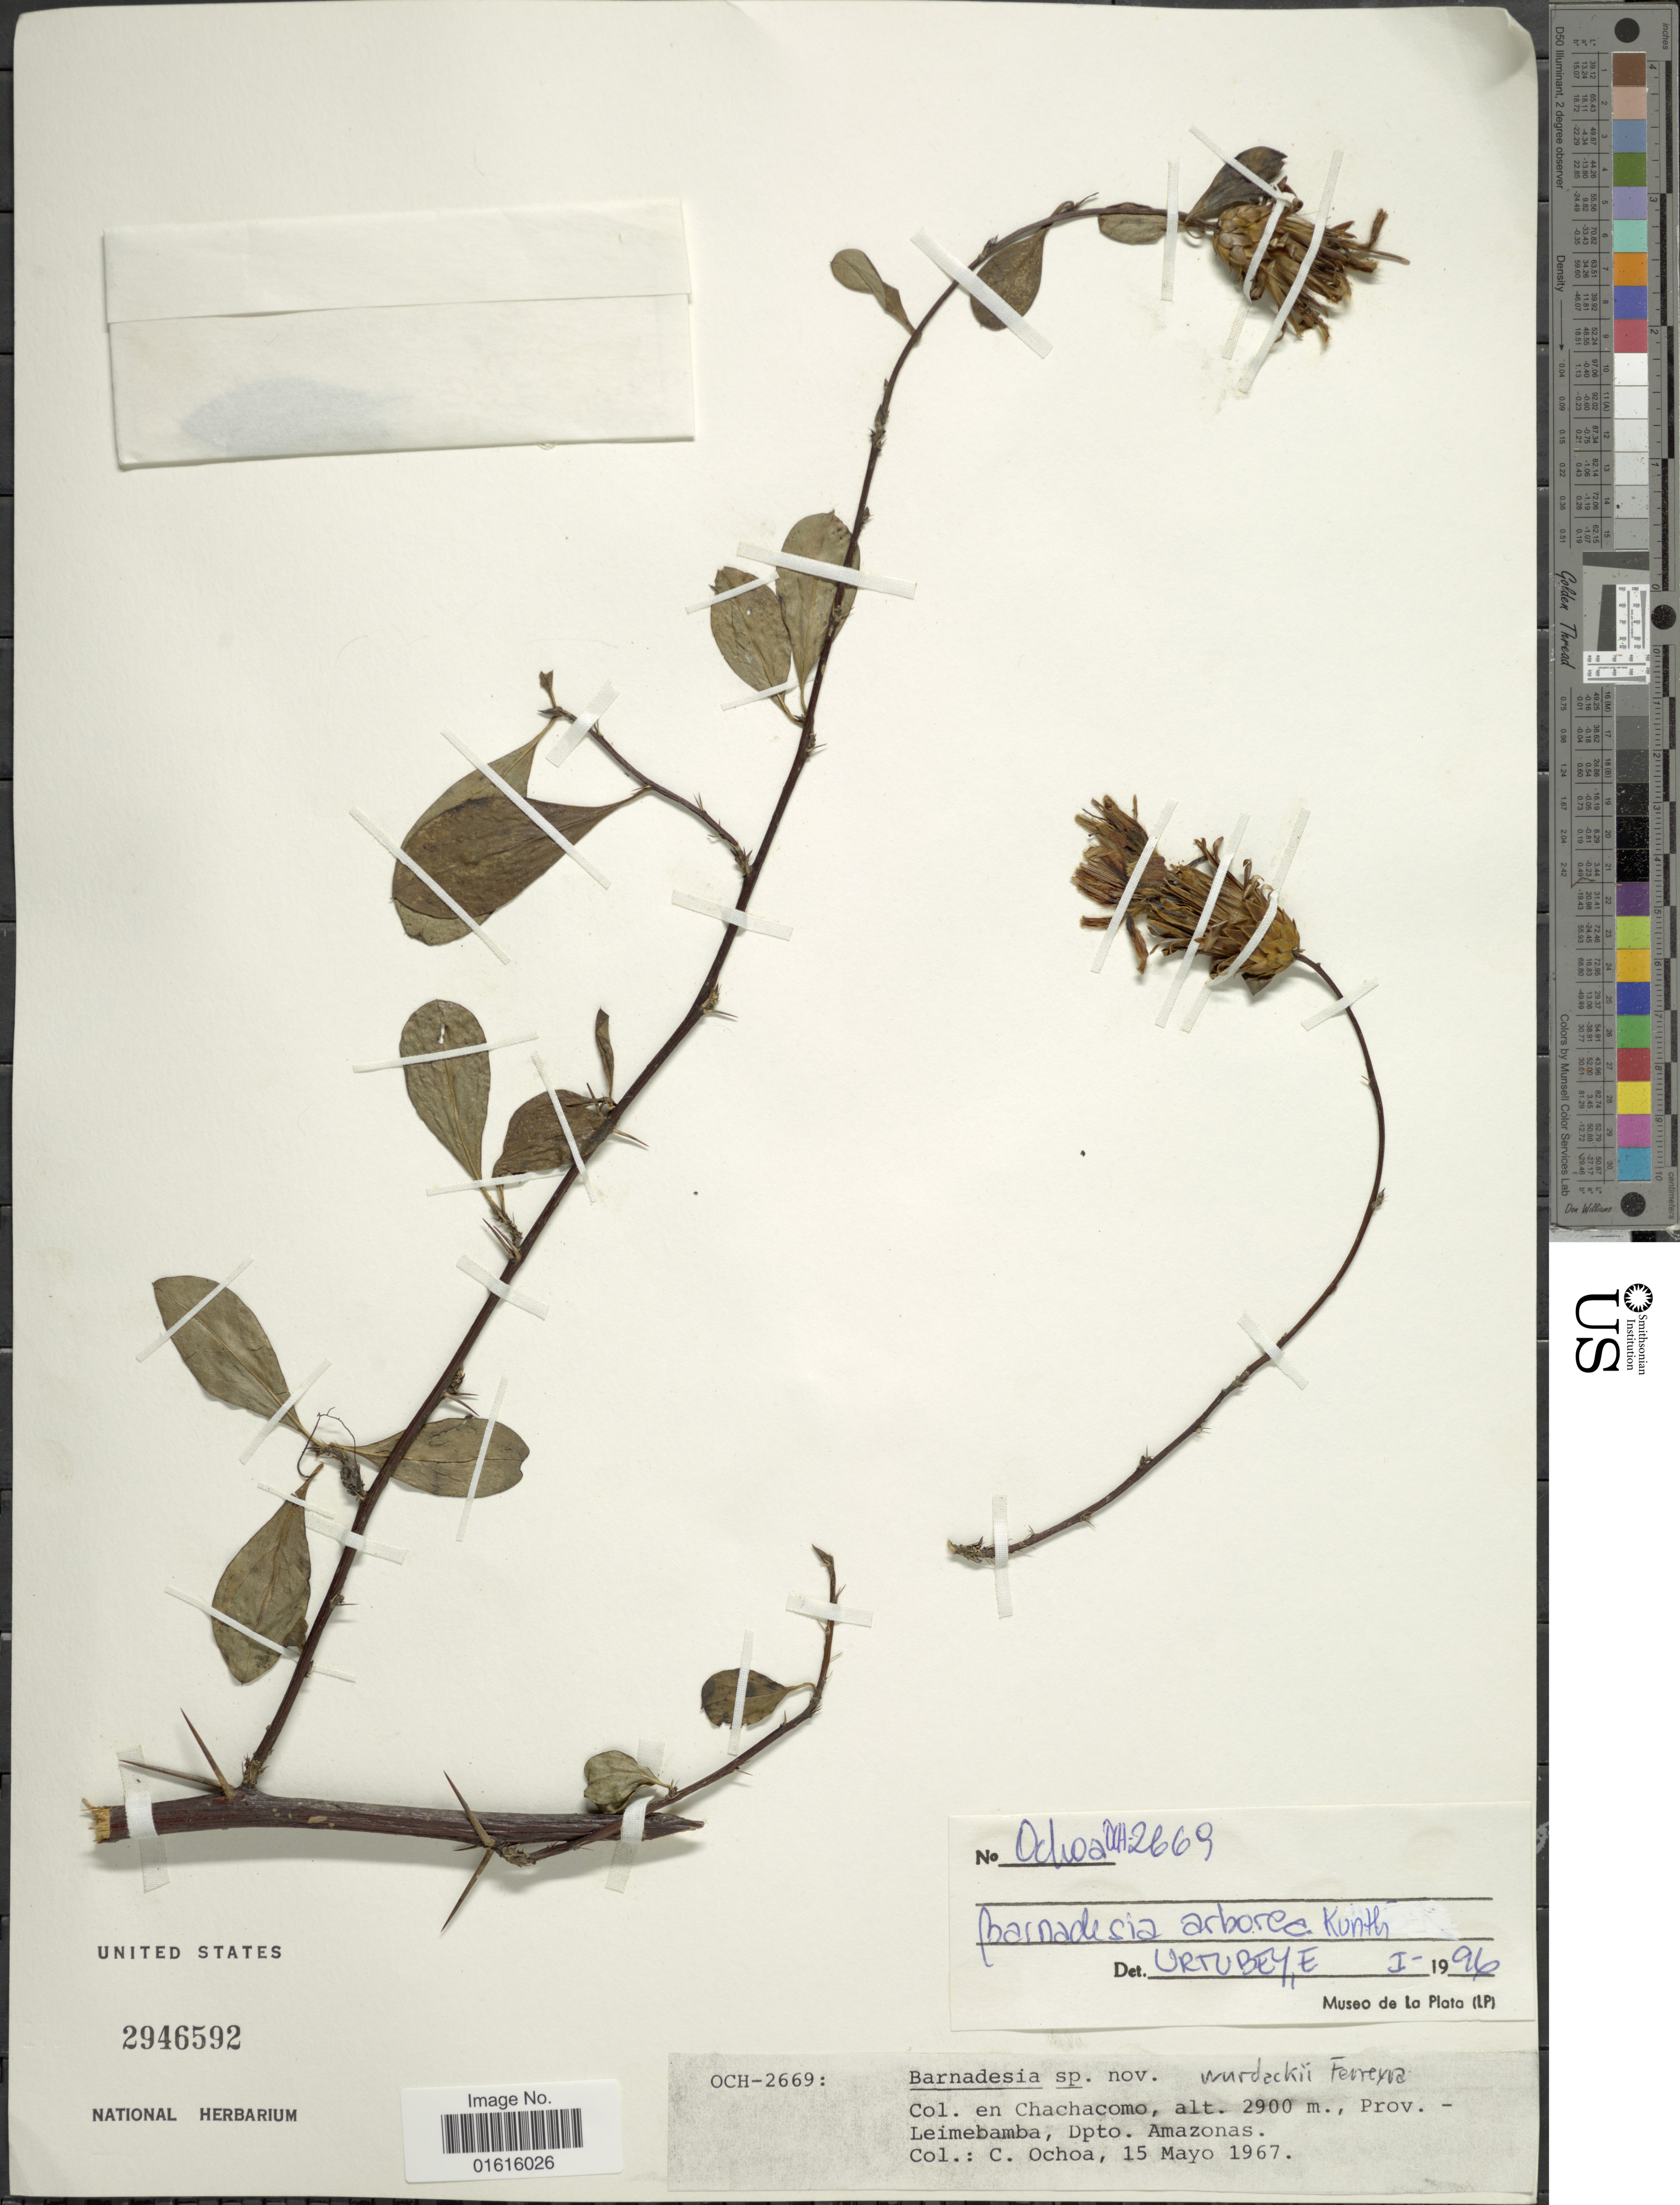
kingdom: Plantae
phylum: Tracheophyta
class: Magnoliopsida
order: Asterales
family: Asteraceae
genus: Barnadesia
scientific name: Barnadesia wurdackii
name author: Ferreyra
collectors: C. Ochoa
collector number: OCH2669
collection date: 1967-05-15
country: Peru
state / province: Amazonas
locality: Col. en Chachacomo, Prov. Leimebamba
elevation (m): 2900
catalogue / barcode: US 2946592